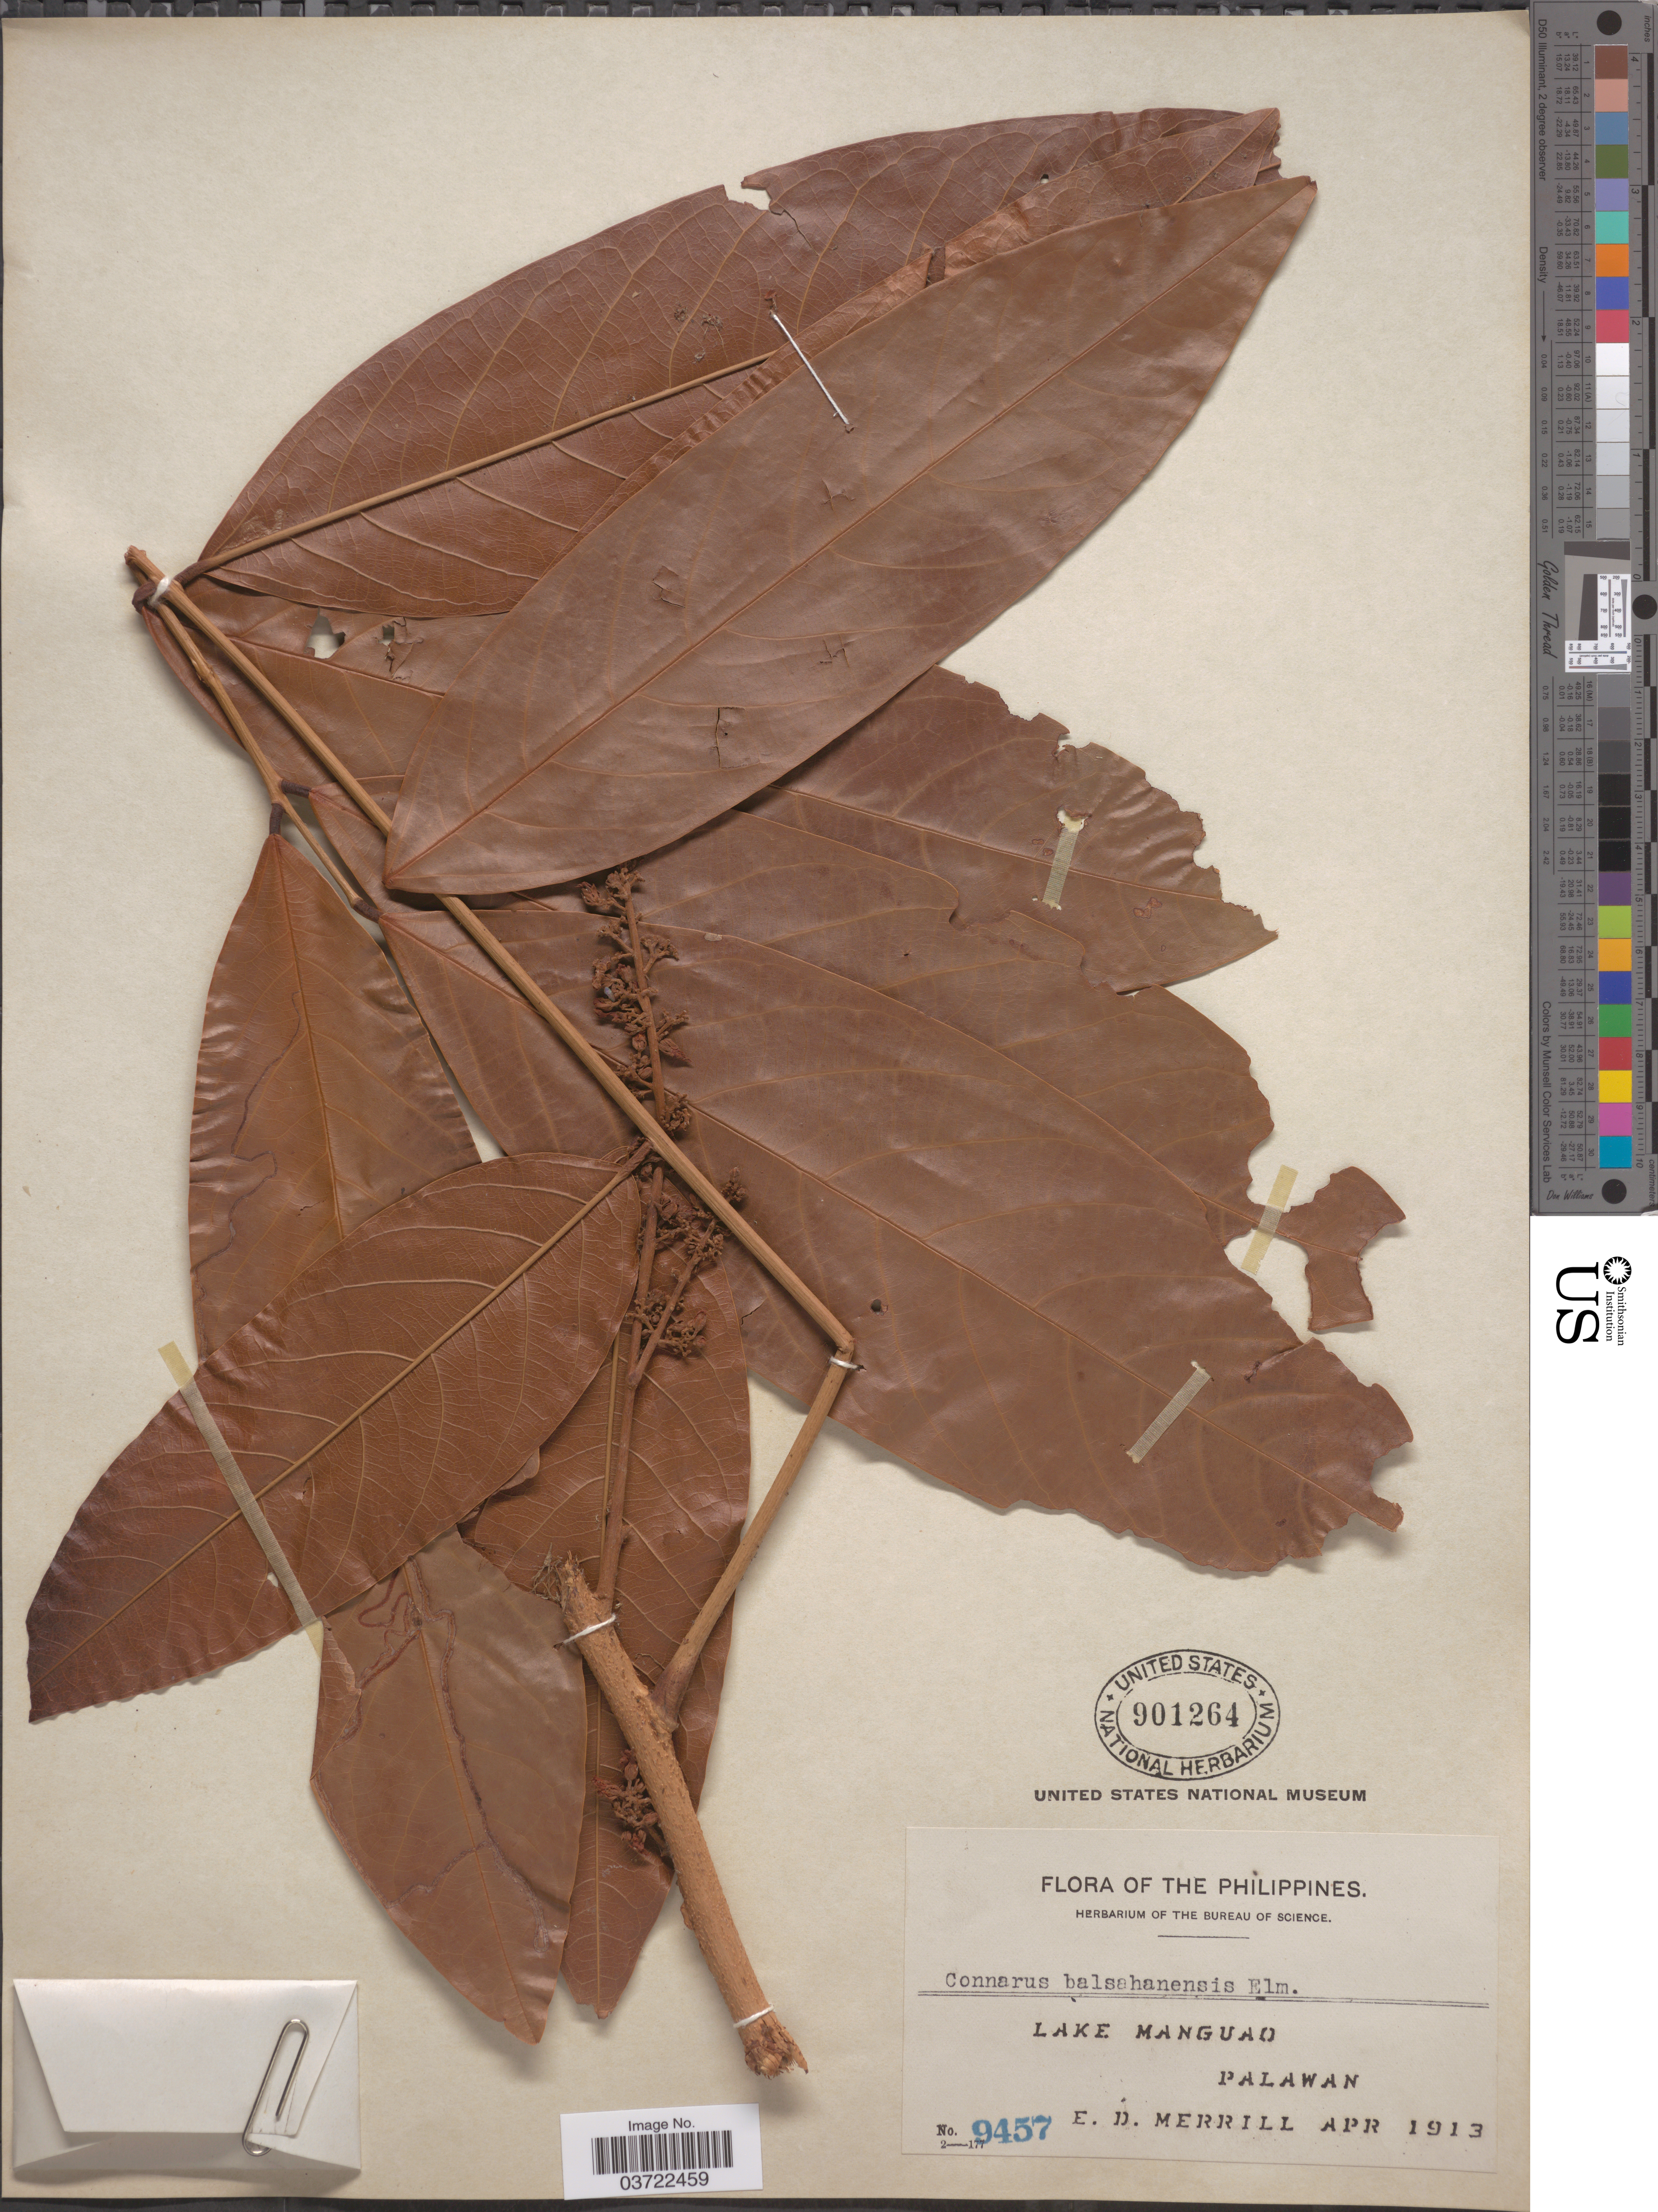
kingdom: Plantae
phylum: Tracheophyta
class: Magnoliopsida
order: Oxalidales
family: Connaraceae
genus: Connarus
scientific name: Connarus balsahanensis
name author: Elmer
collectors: E. D. Merrill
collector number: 9457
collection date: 1913-04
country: Philippines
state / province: Mimaropa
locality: Lake Manguao, Palawan.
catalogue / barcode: US 901264